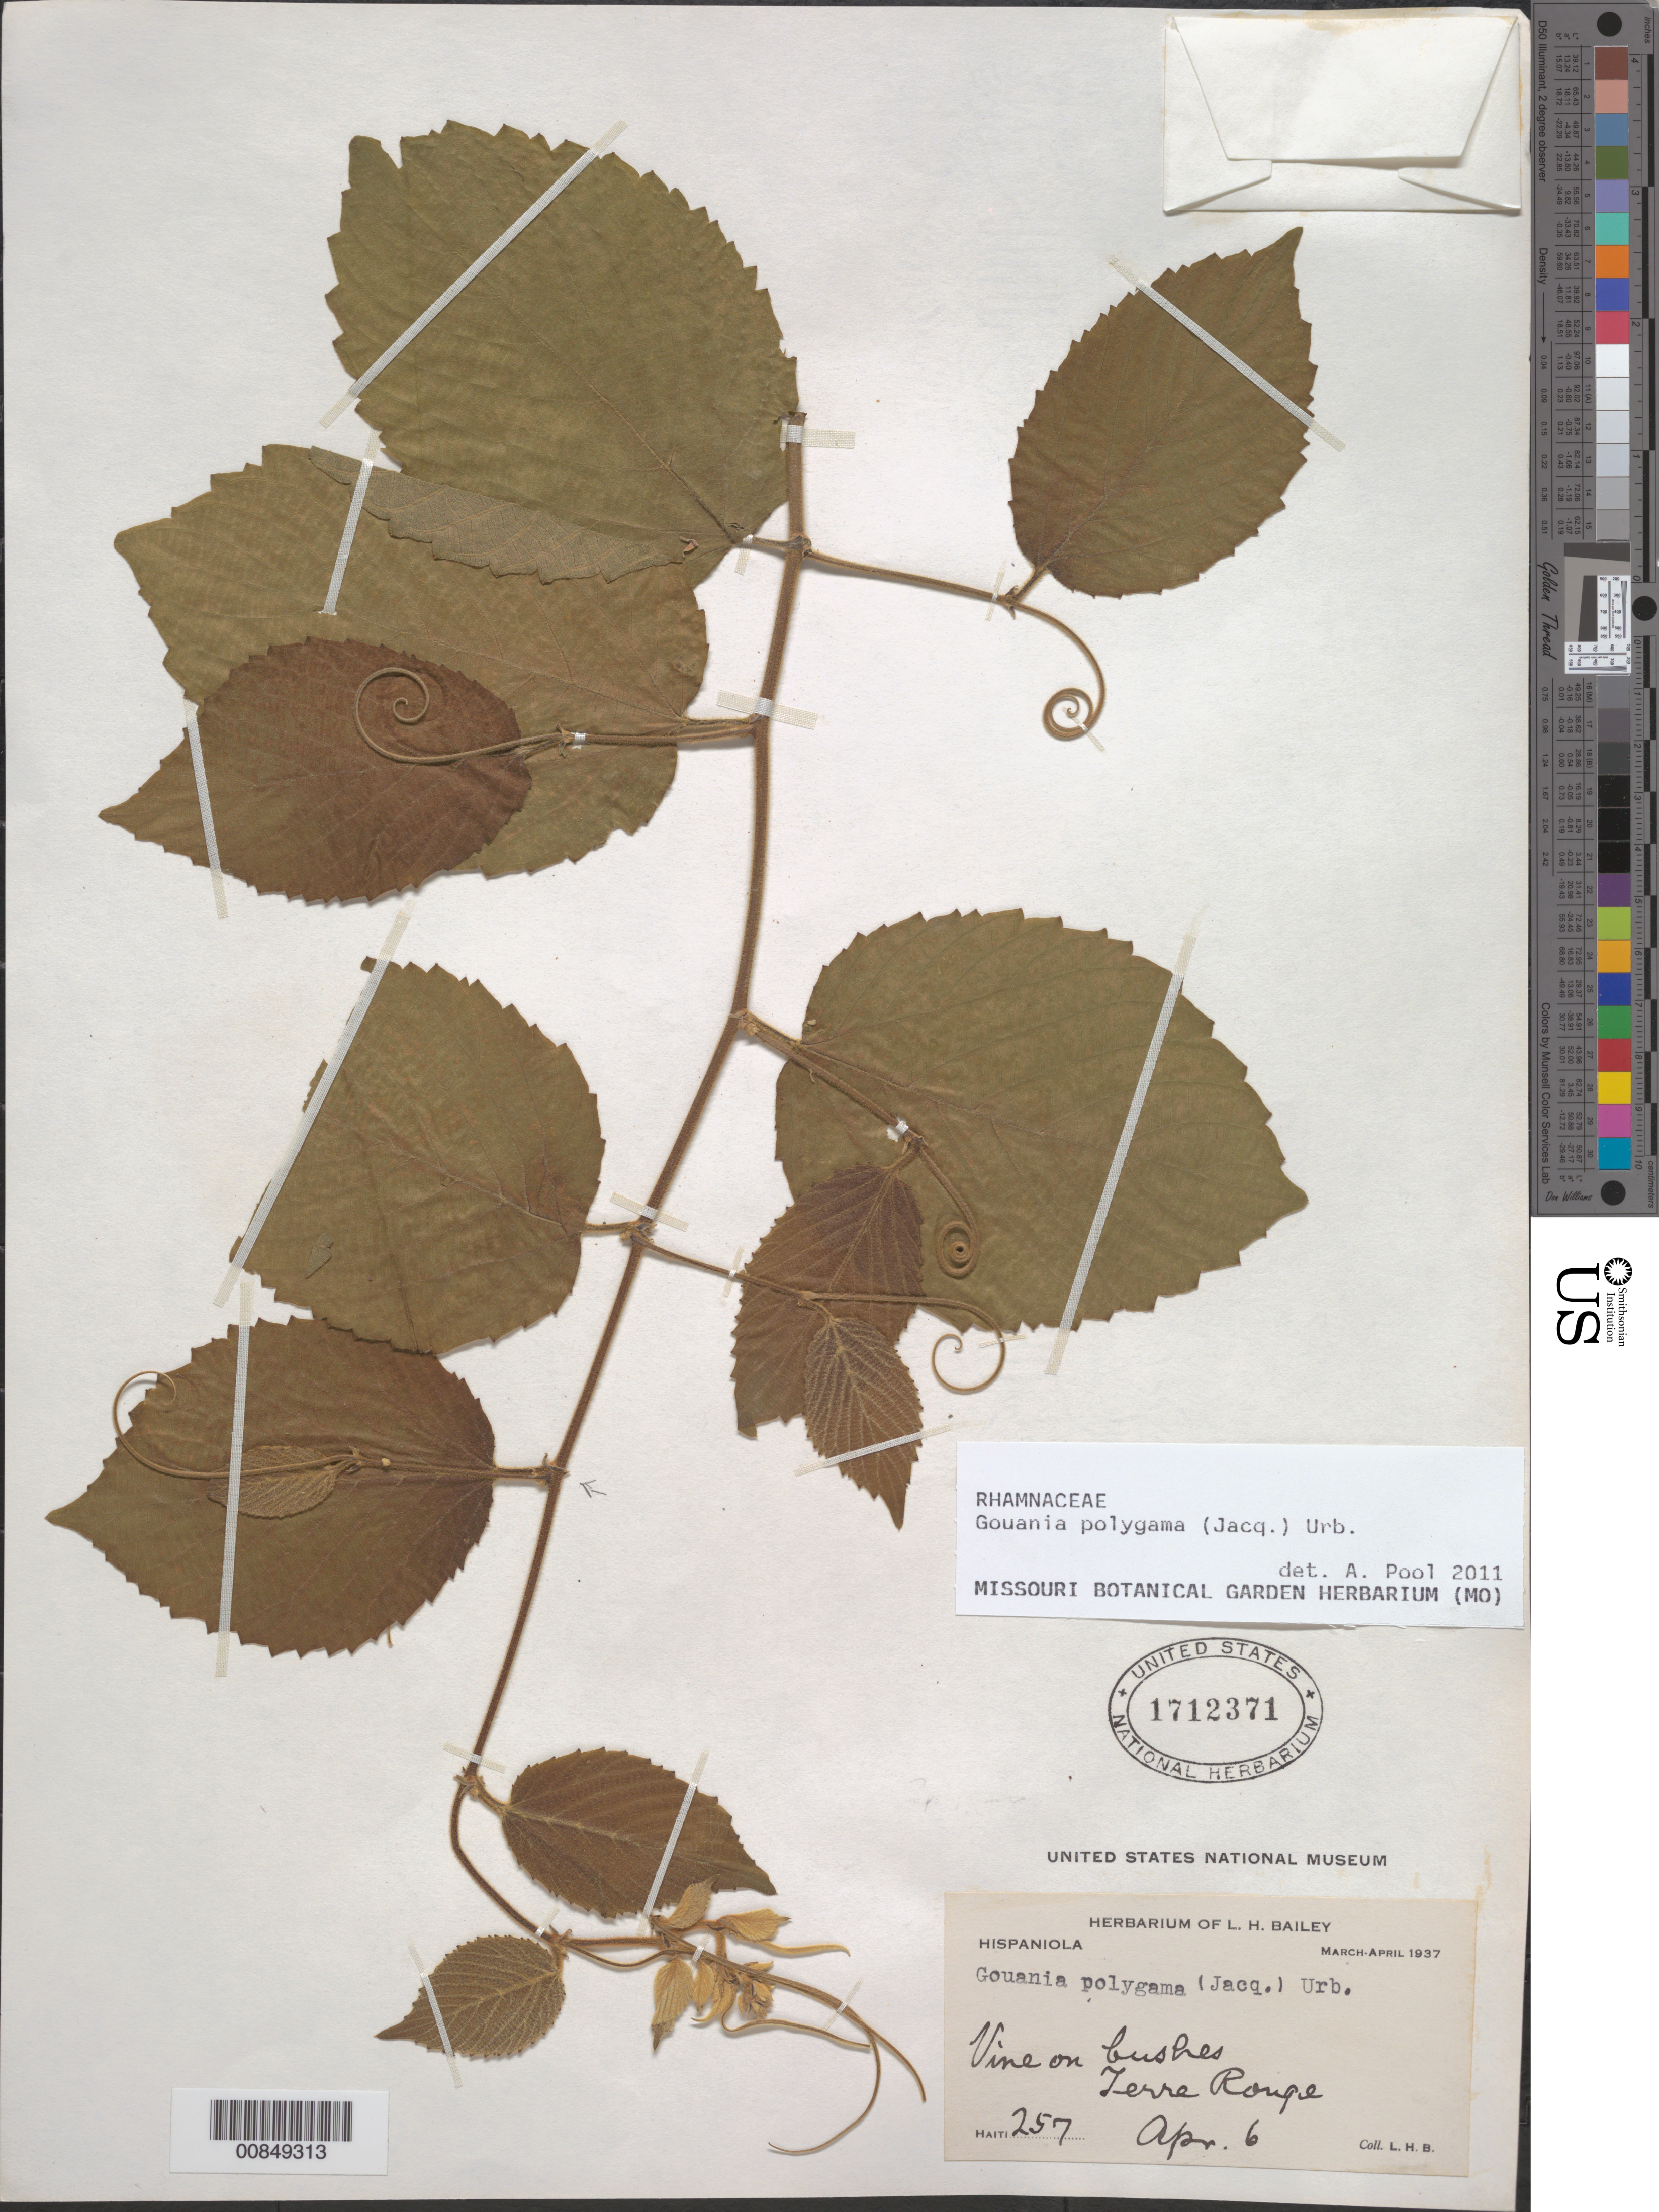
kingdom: Plantae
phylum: Tracheophyta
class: Magnoliopsida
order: Rosales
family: Rhamnaceae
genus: Gouania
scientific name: Gouania polygama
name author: (Jacq.) Urb.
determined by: Pool, A., (MO), Missouri Botanical Garden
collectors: L. H. Bailey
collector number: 257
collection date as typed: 06 Apr 1937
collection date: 1937-04-06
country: Dominican Republic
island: Hispaniola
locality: Terre Rouge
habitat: On bushes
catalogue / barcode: US 1712371